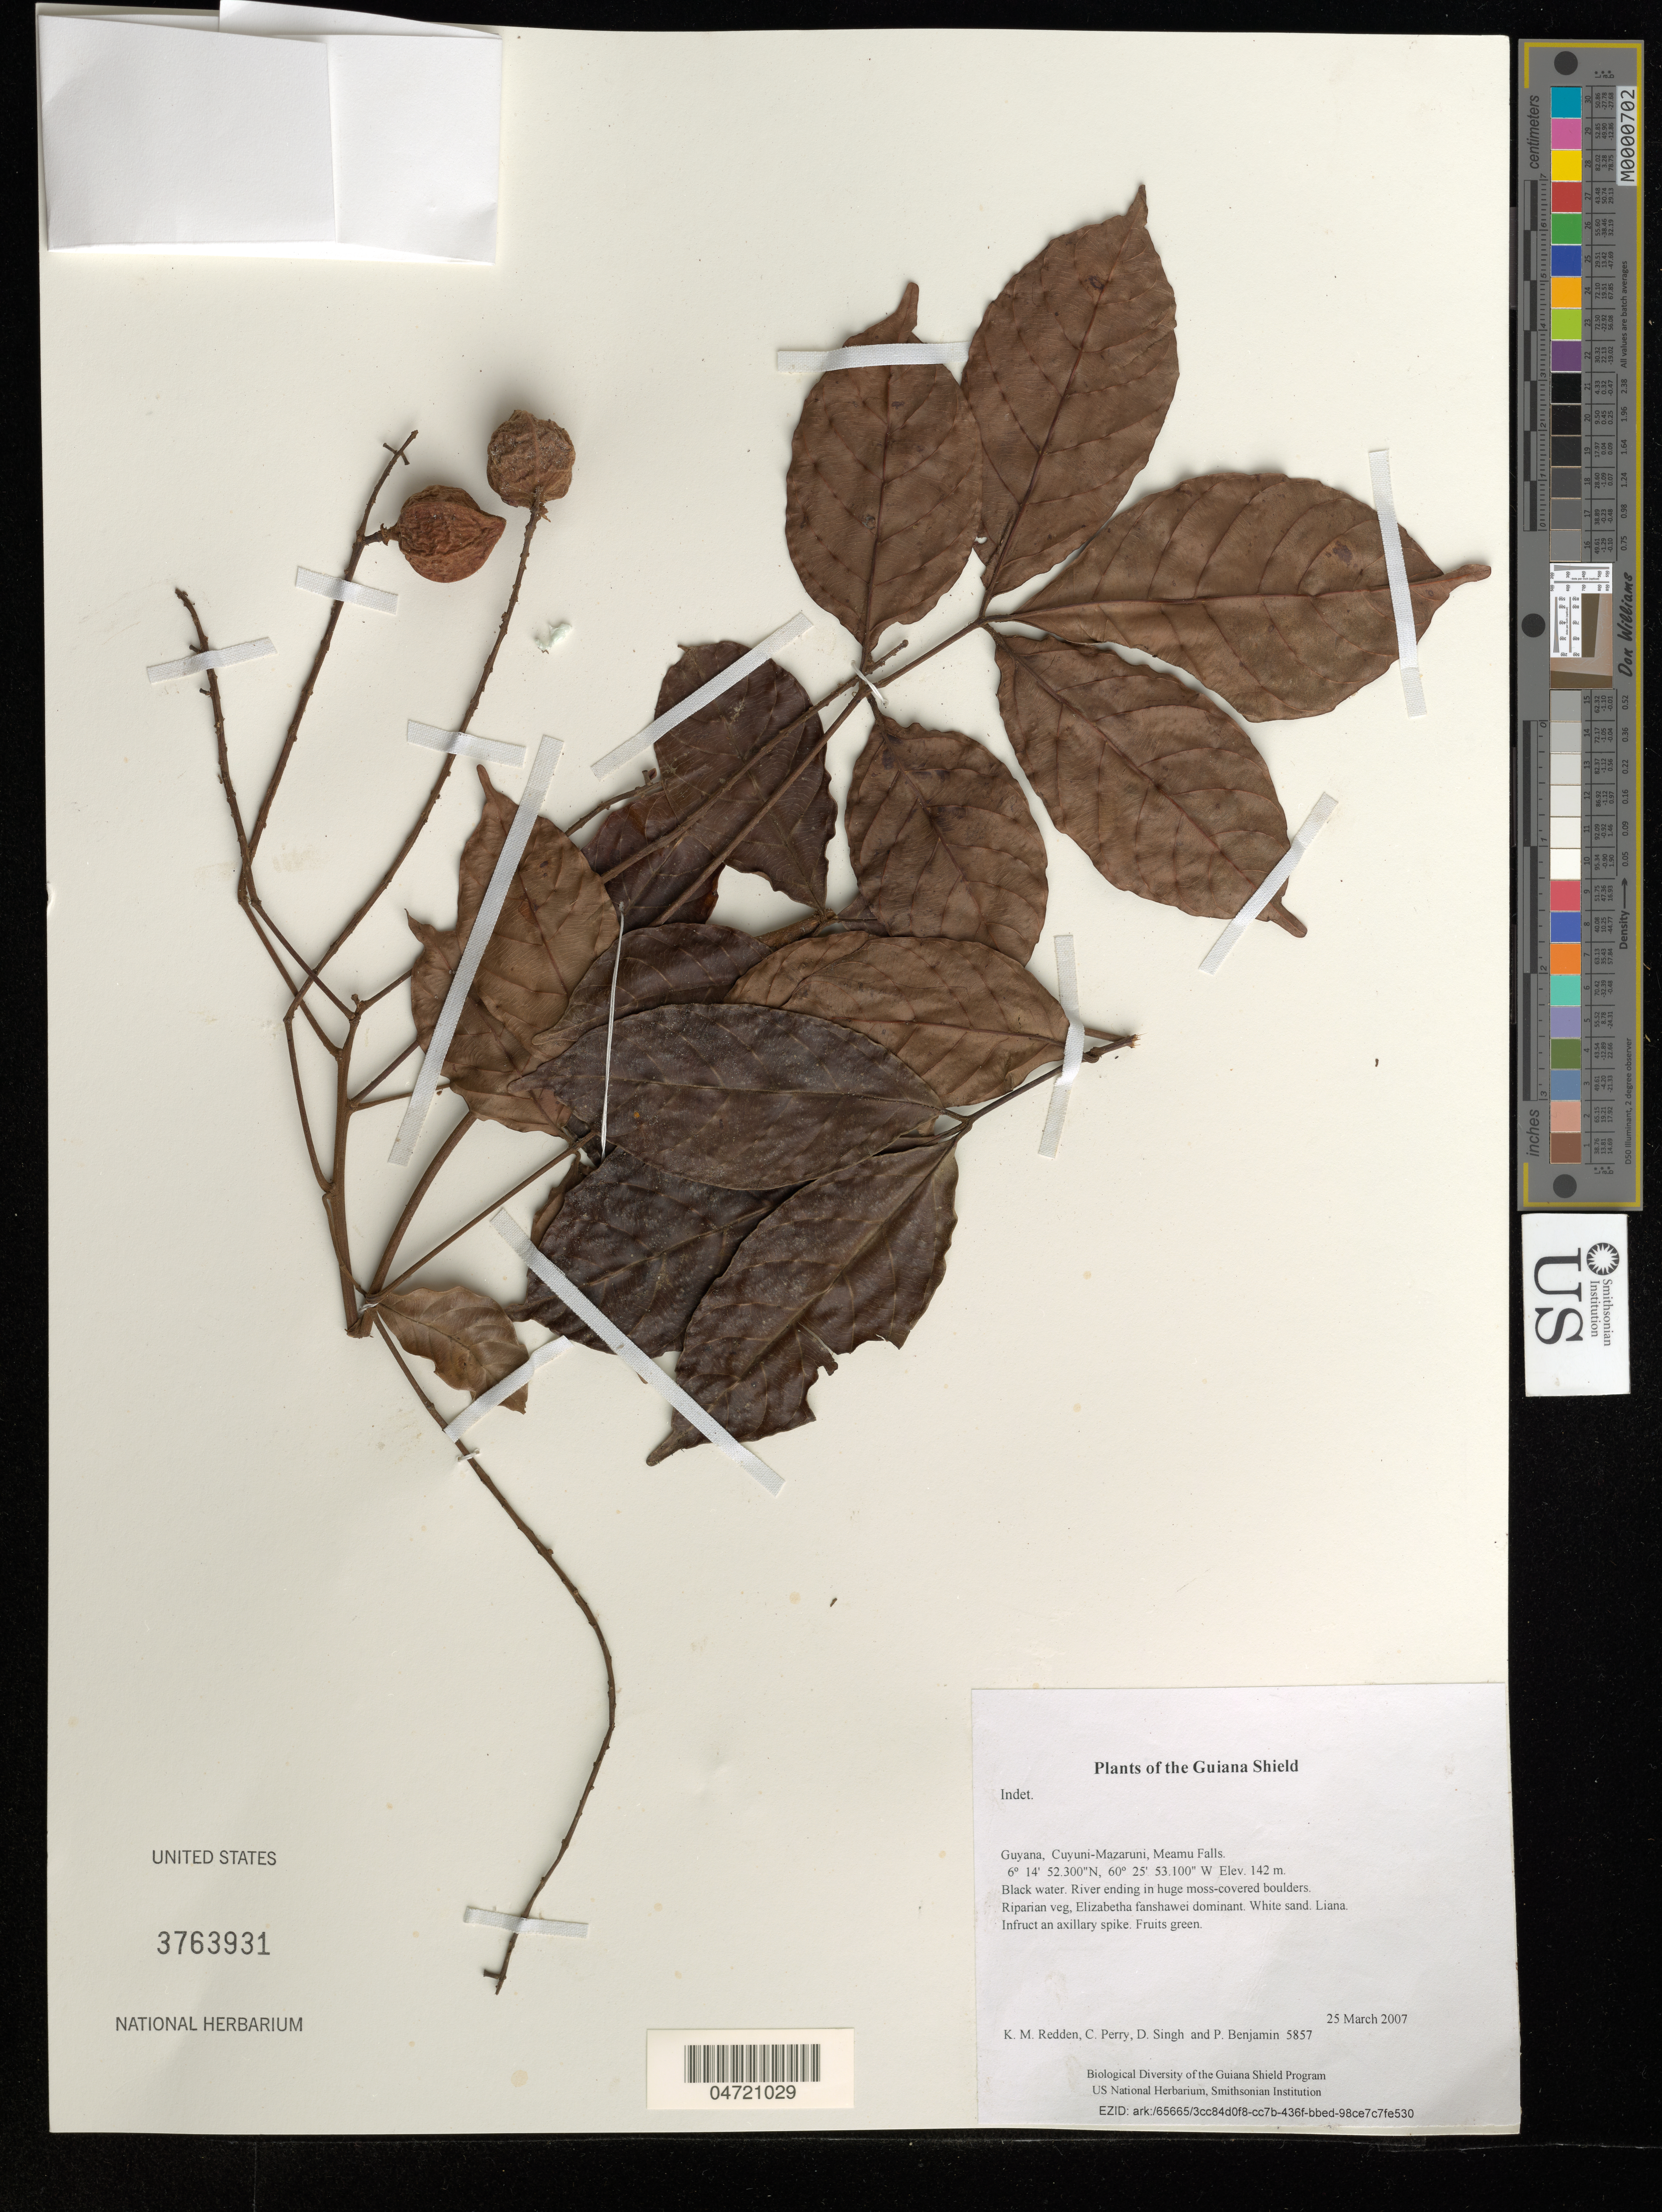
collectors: K. M. Redden, C. Perry, D. Singh & P. Benjamin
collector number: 5857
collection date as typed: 25 March 2007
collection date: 2007-03-25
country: Guyana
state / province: Cuyuni-Mazaruni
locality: Meamu Falls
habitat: Black water. River ending in huge moss-covered boulders. Riparian veg, Elizabetha fanshawei dominant. White sand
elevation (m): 142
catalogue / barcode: US 3763931